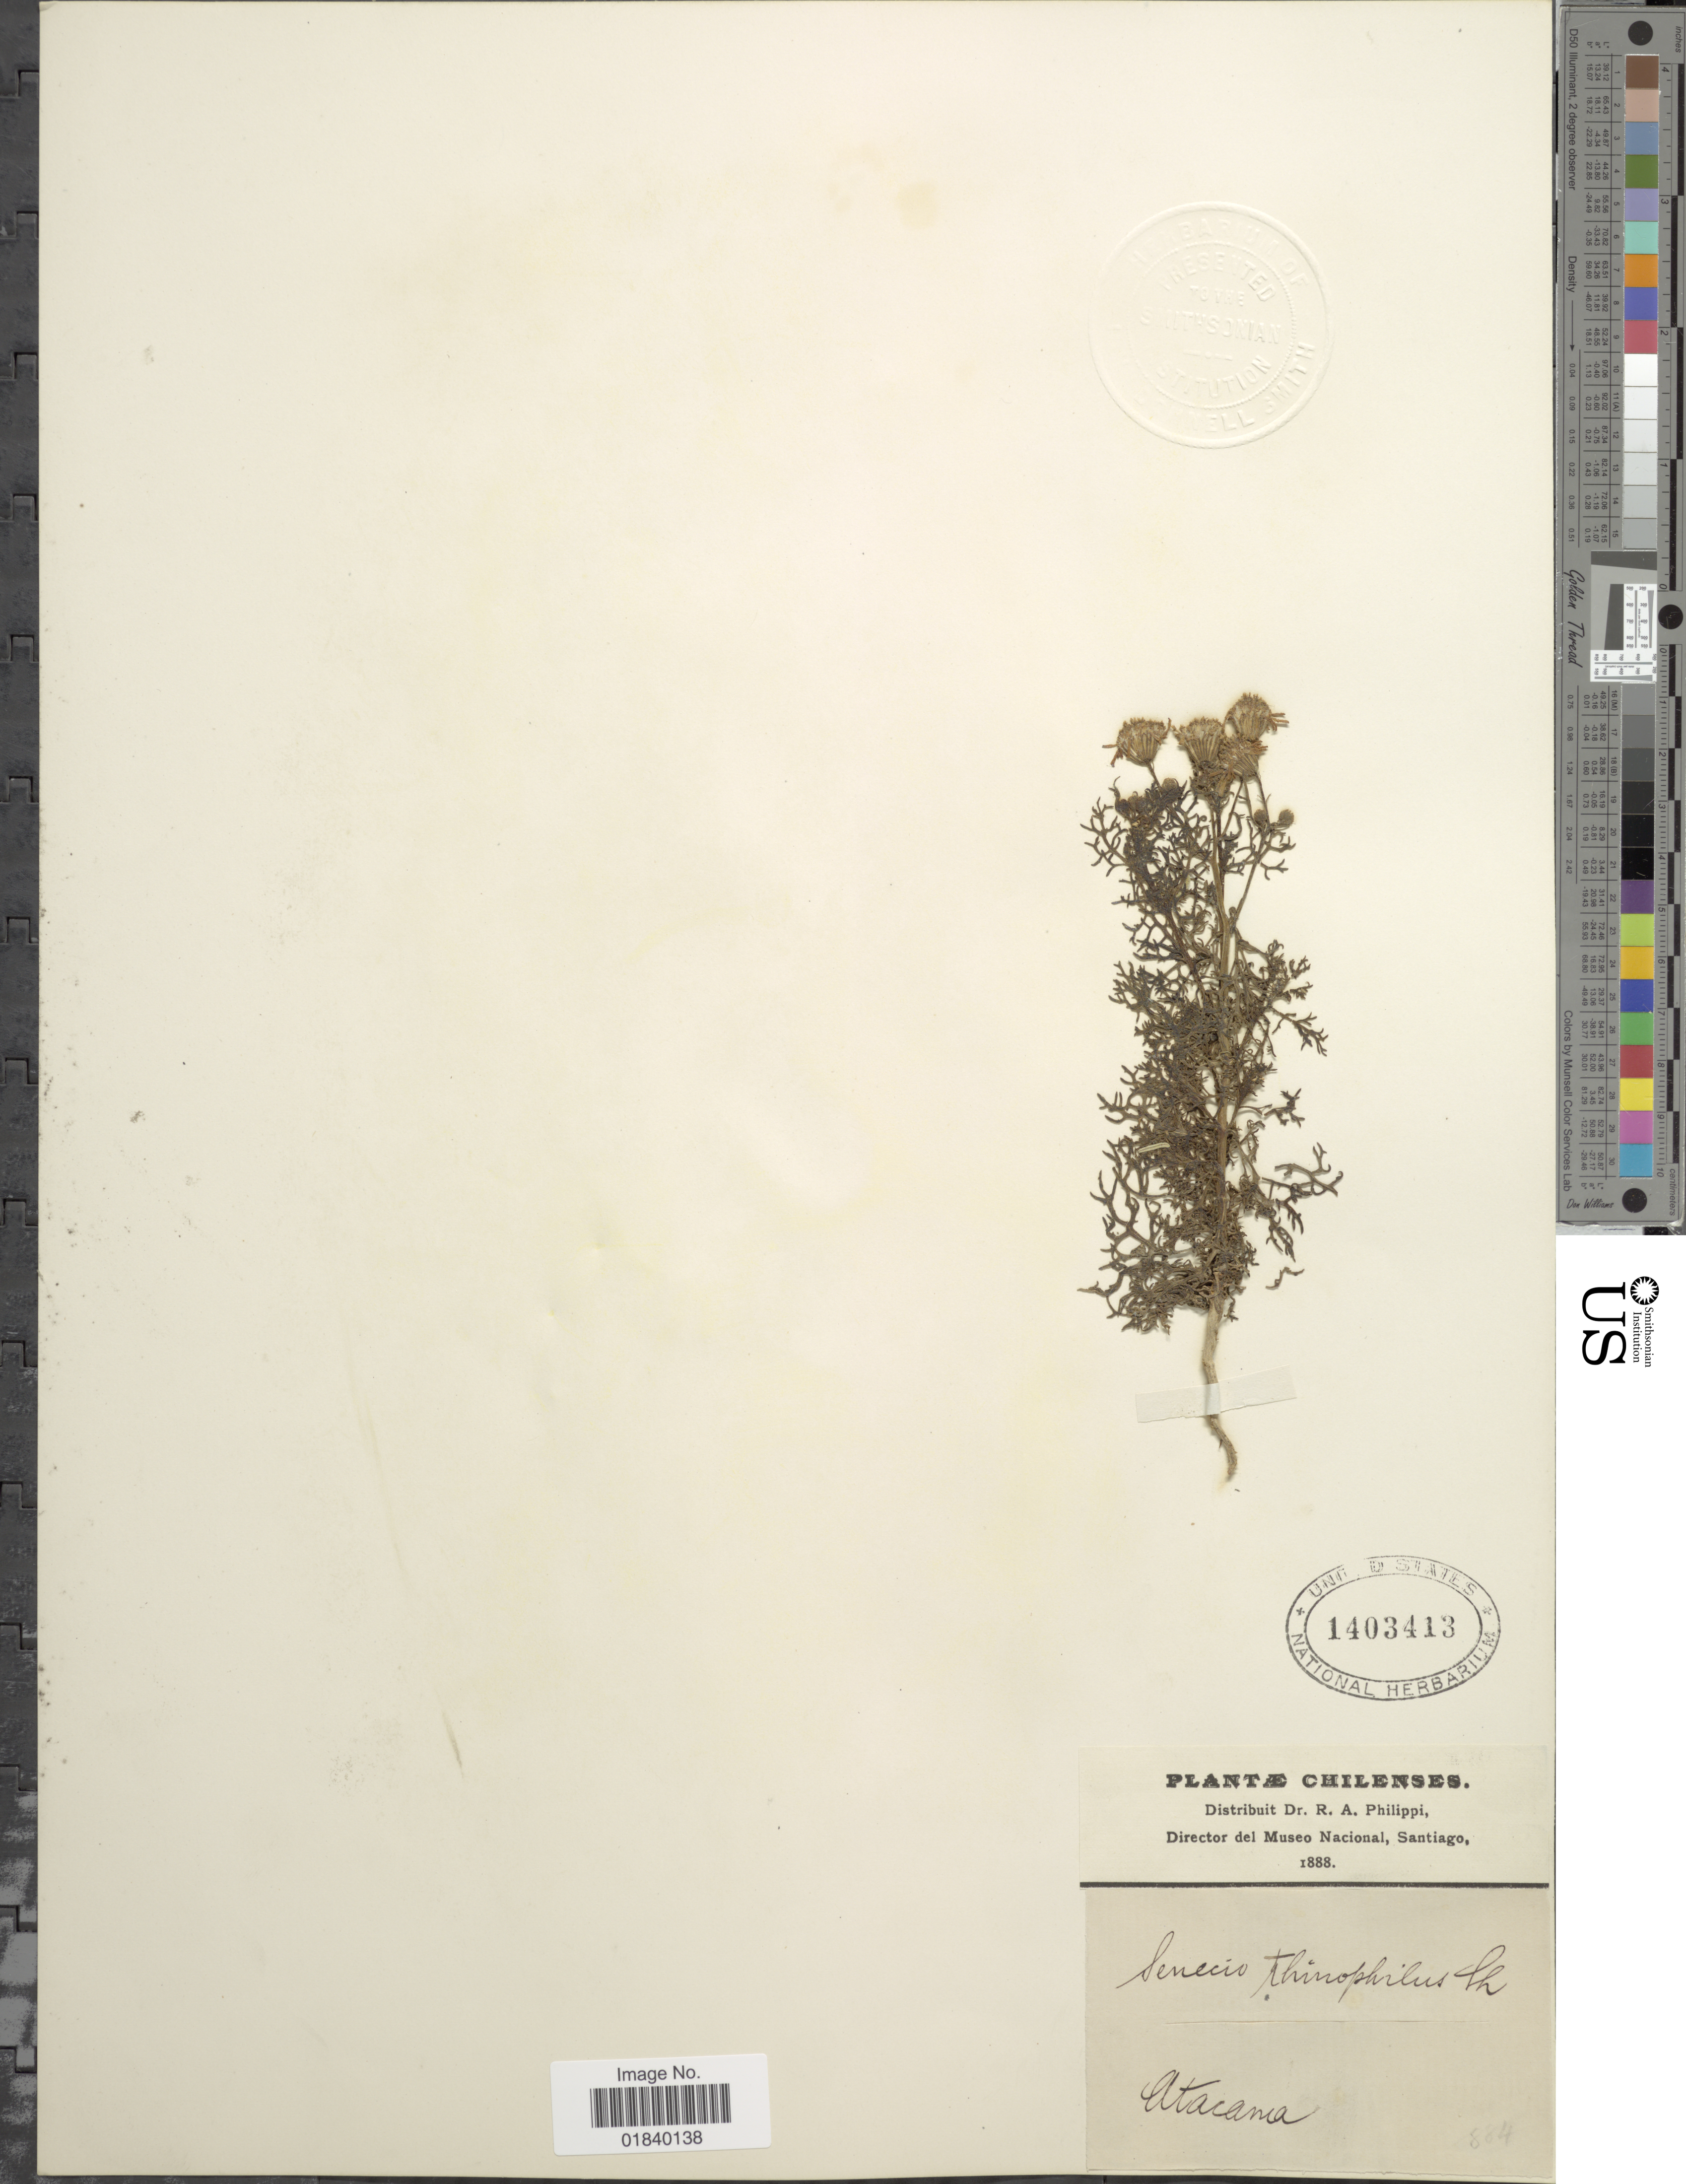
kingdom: Plantae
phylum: Tracheophyta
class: Magnoliopsida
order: Asterales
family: Asteraceae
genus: Senecio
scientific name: Senecio troncosii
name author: Phil.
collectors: R. A. Philippi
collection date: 1888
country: Chile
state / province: Atacama (III)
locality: Atacama, Chilenses.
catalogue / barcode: US 1403413